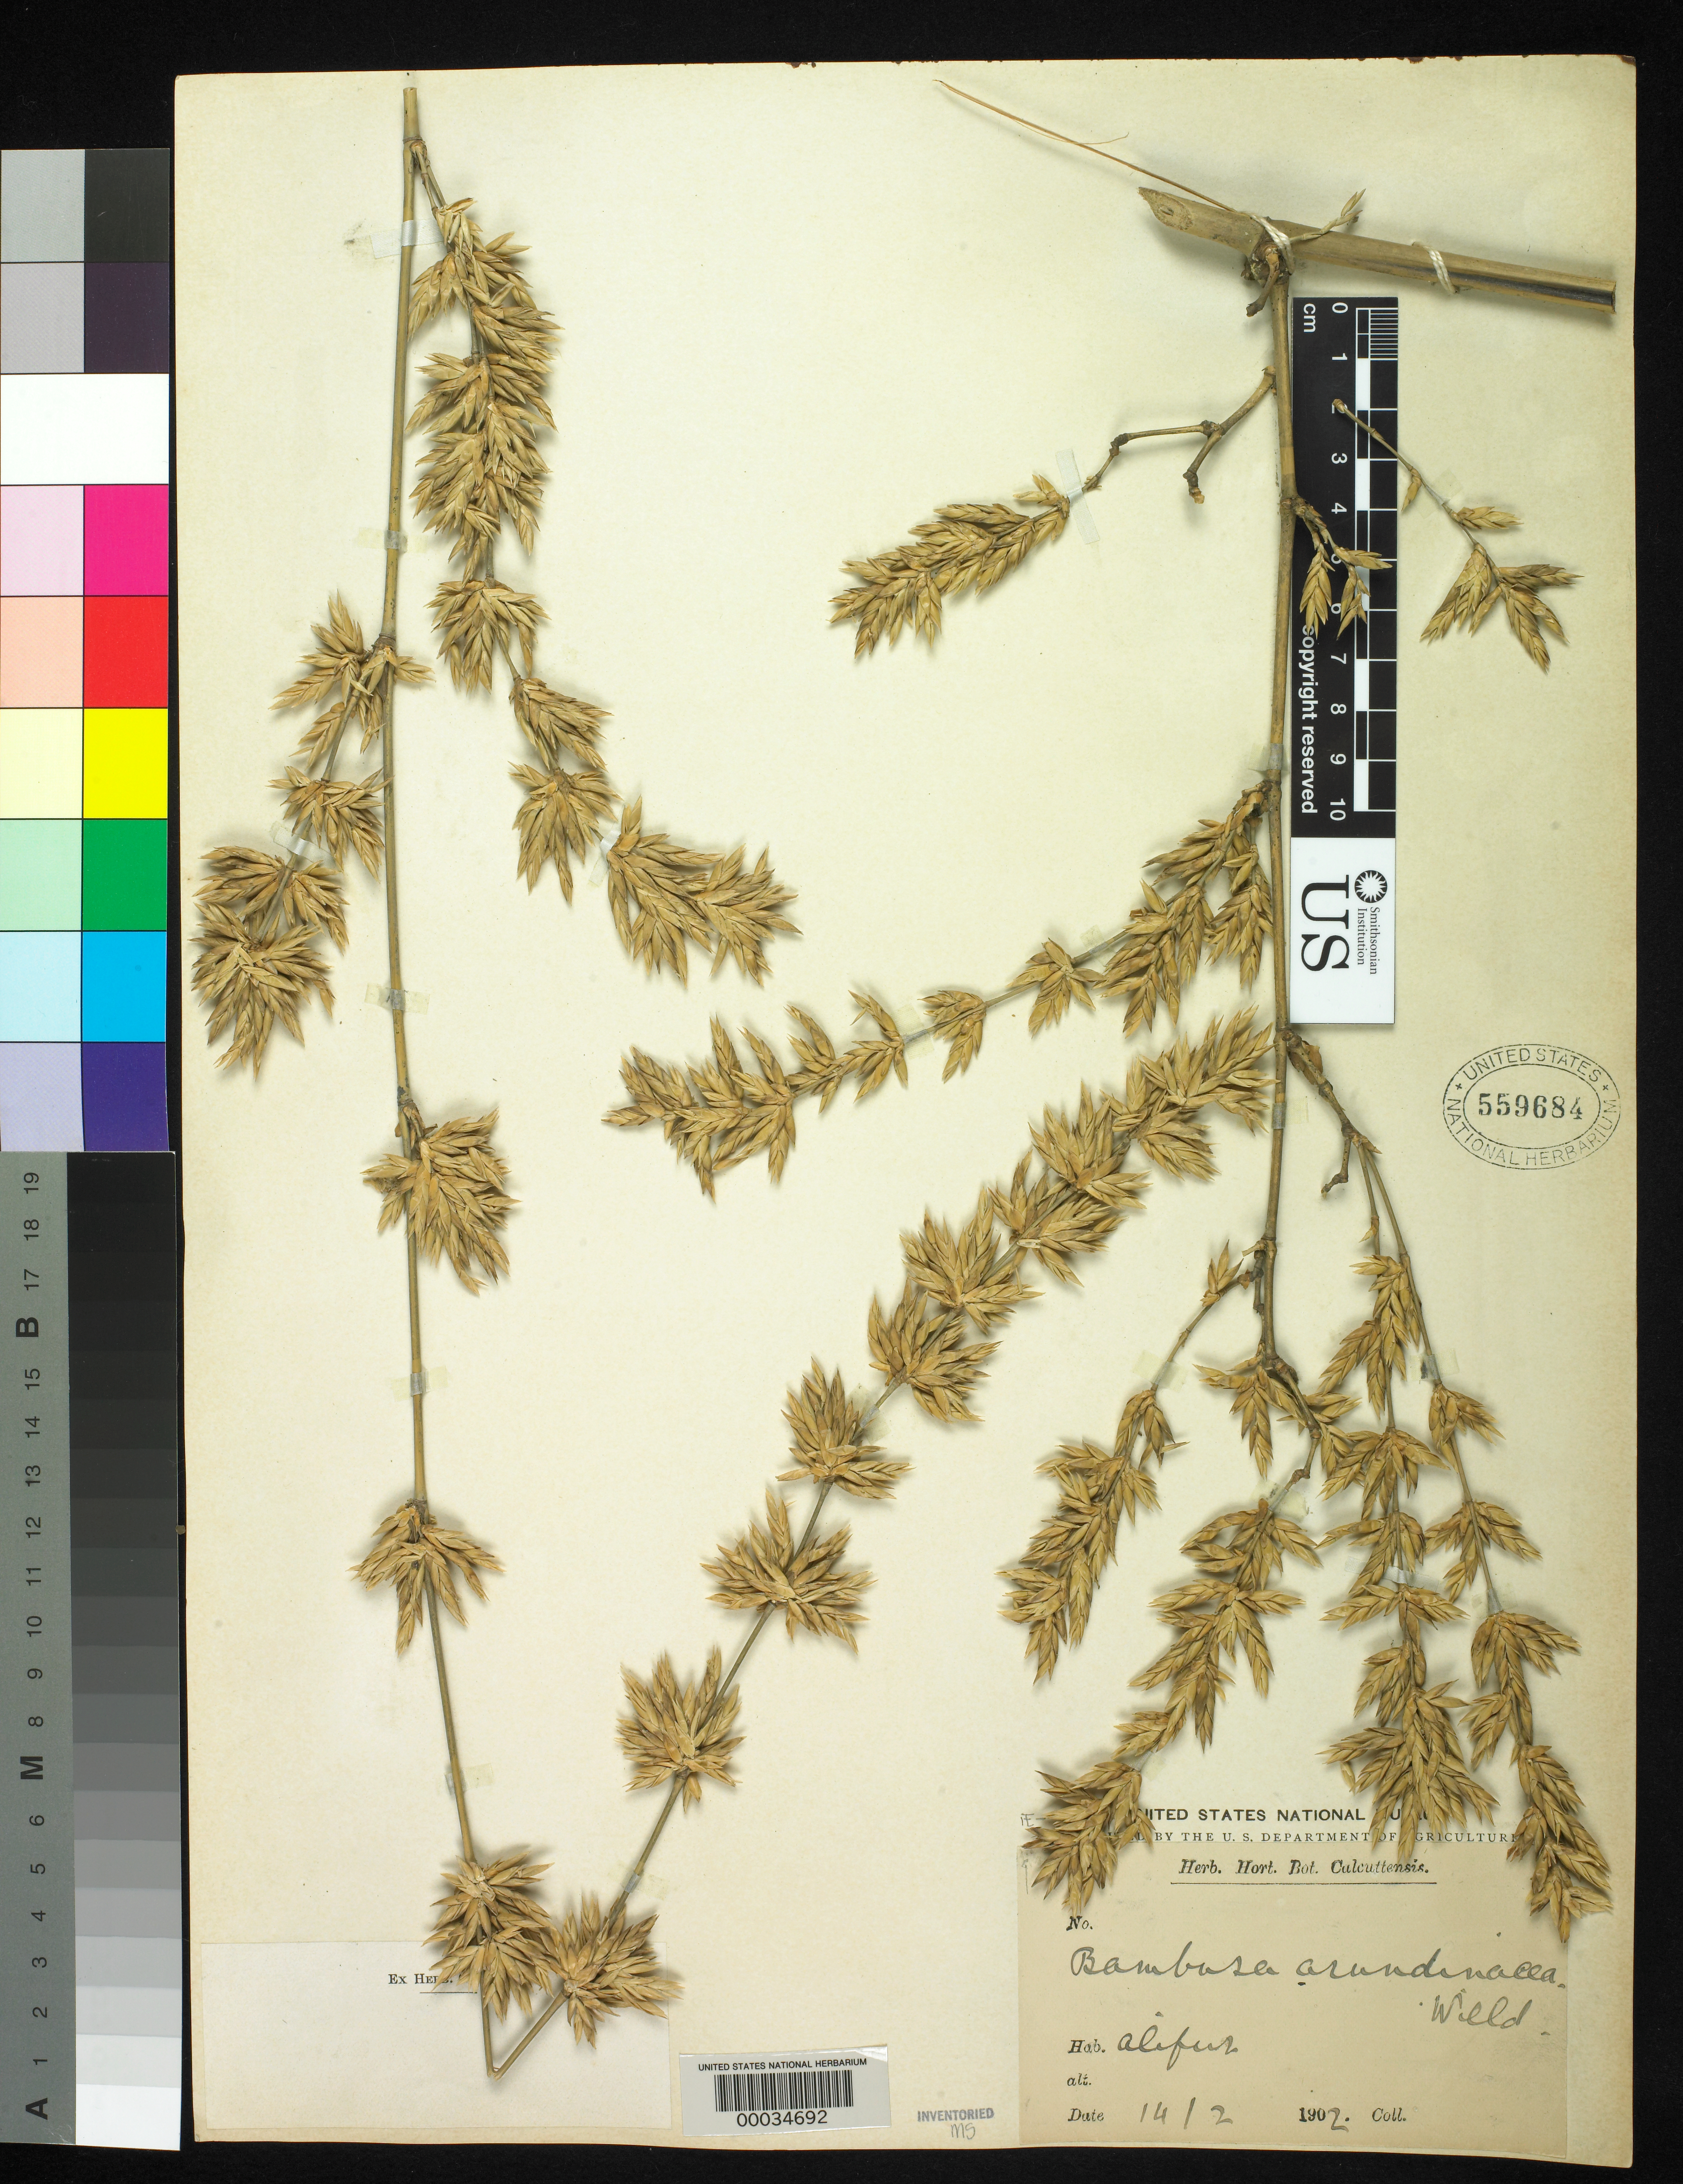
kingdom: Plantae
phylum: Tracheophyta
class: Liliopsida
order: Poales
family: Poaceae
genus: Bambusa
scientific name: Bambusa bambos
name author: (L.) Voss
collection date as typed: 14 Feb 1902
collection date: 1902-02-14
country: India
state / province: West Bengal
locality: Calcutta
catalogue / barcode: US 559684